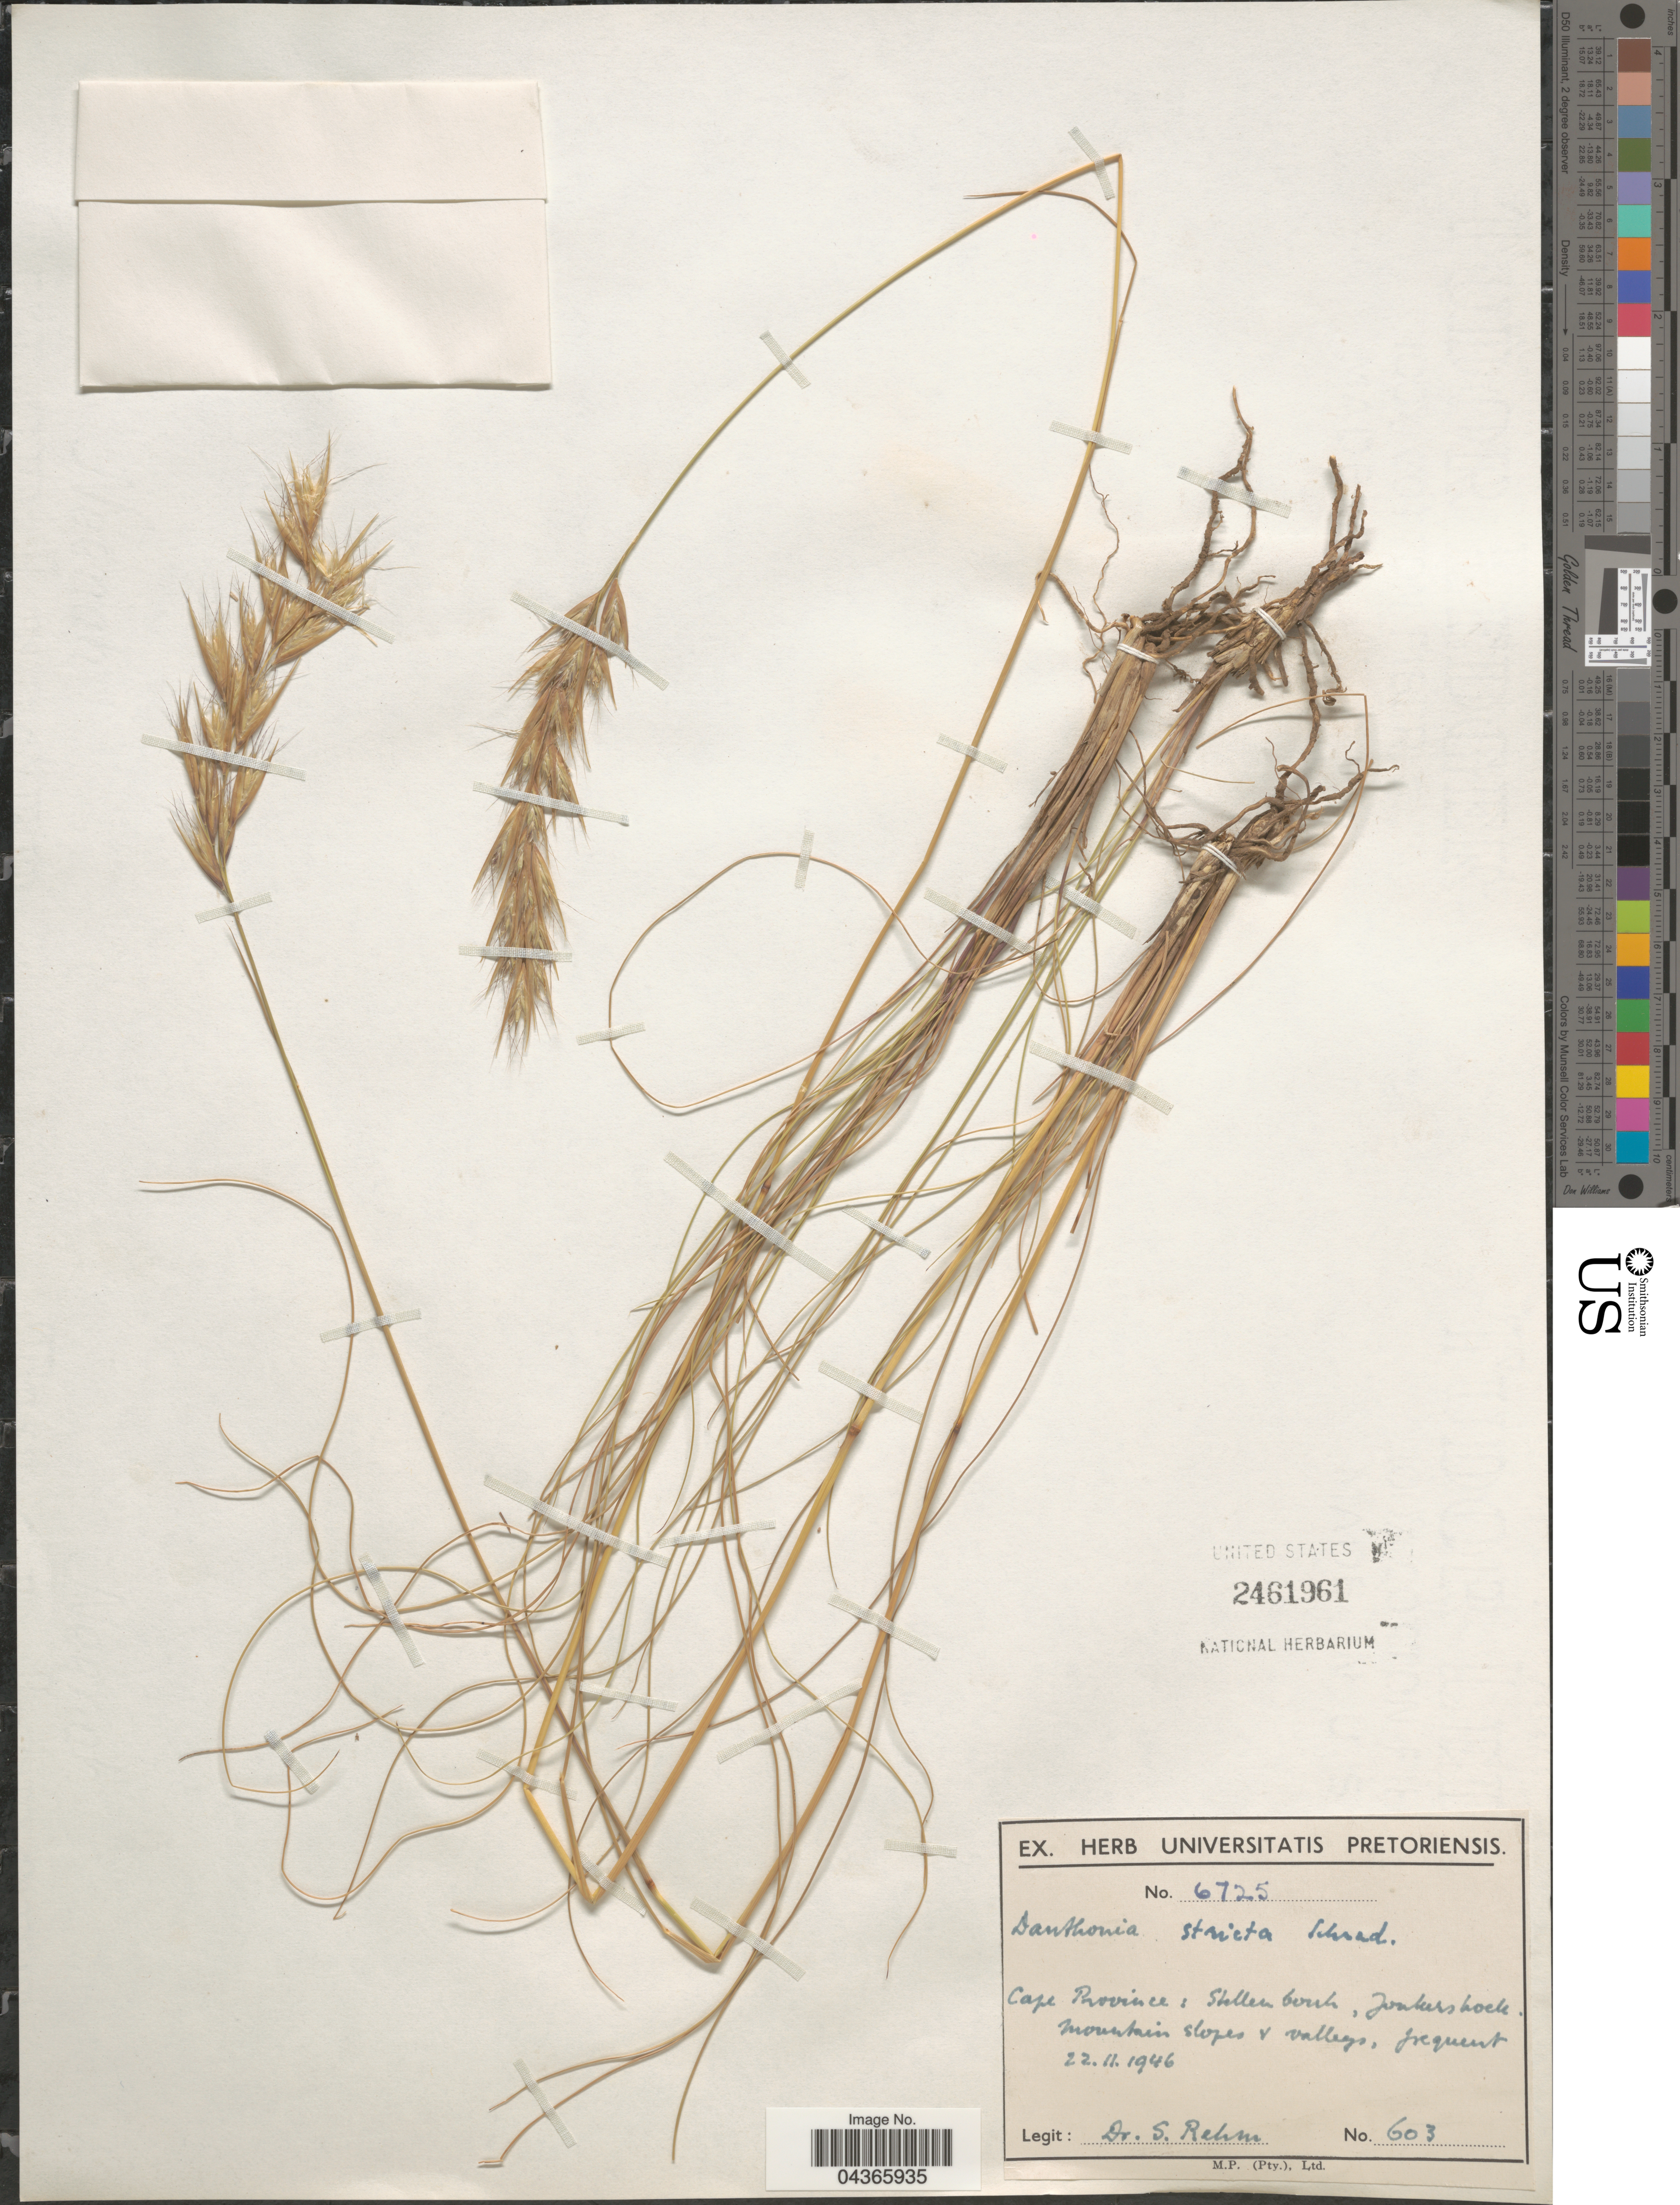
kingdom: Plantae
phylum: Tracheophyta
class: Liliopsida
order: Poales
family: Poaceae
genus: Tenaxia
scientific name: Tenaxia stricta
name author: (Schrad.) N.P. Barker & H.P. Linder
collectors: S. Rehm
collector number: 603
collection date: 1946-11-22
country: South Africa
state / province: Western Cape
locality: Stellenbosch, Jonkershoek. Mountain slopes v valleys, frequent.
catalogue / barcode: US 2461961